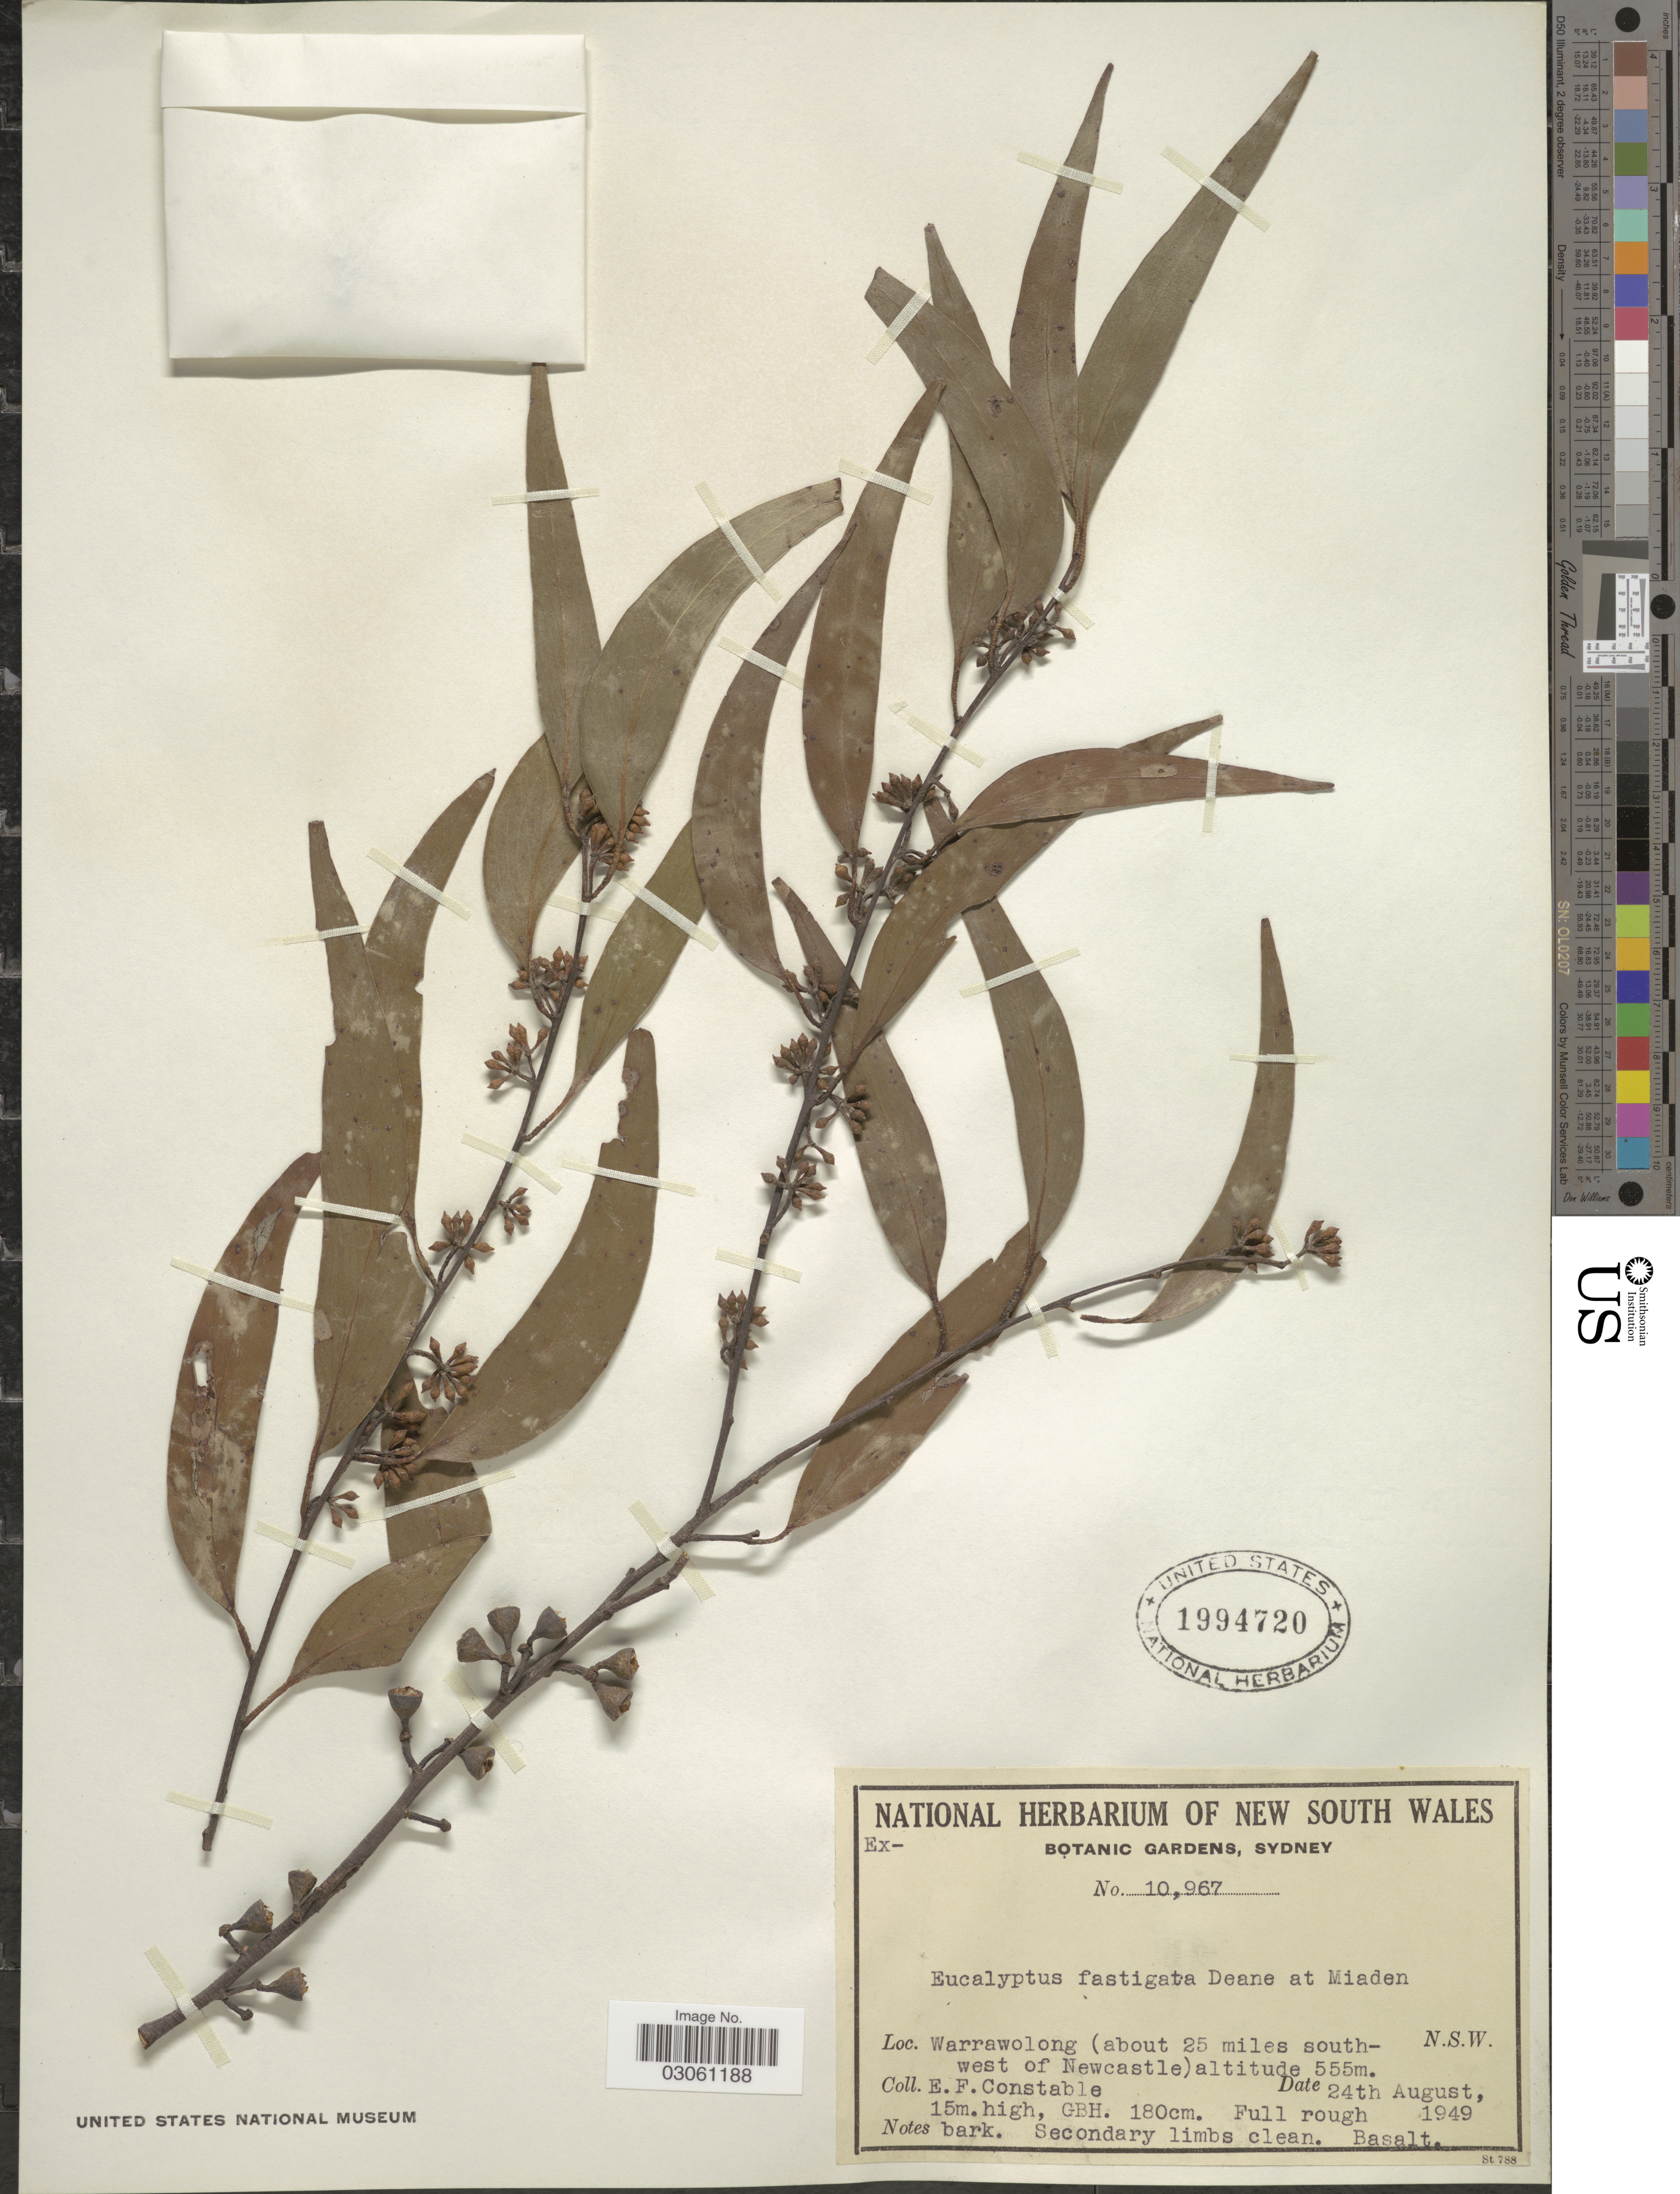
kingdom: Plantae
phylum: Tracheophyta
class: Magnoliopsida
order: Myrtales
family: Myrtaceae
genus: Eucalyptus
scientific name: Eucalyptus fastigata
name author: H. Deane & Maiden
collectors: E. F. Constable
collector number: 10967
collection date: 1949-08-24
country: Australia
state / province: New South Wales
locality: Warrawolong (about 25 miles south-west of Newcastle). N.S.W.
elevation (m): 555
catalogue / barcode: US 1994720